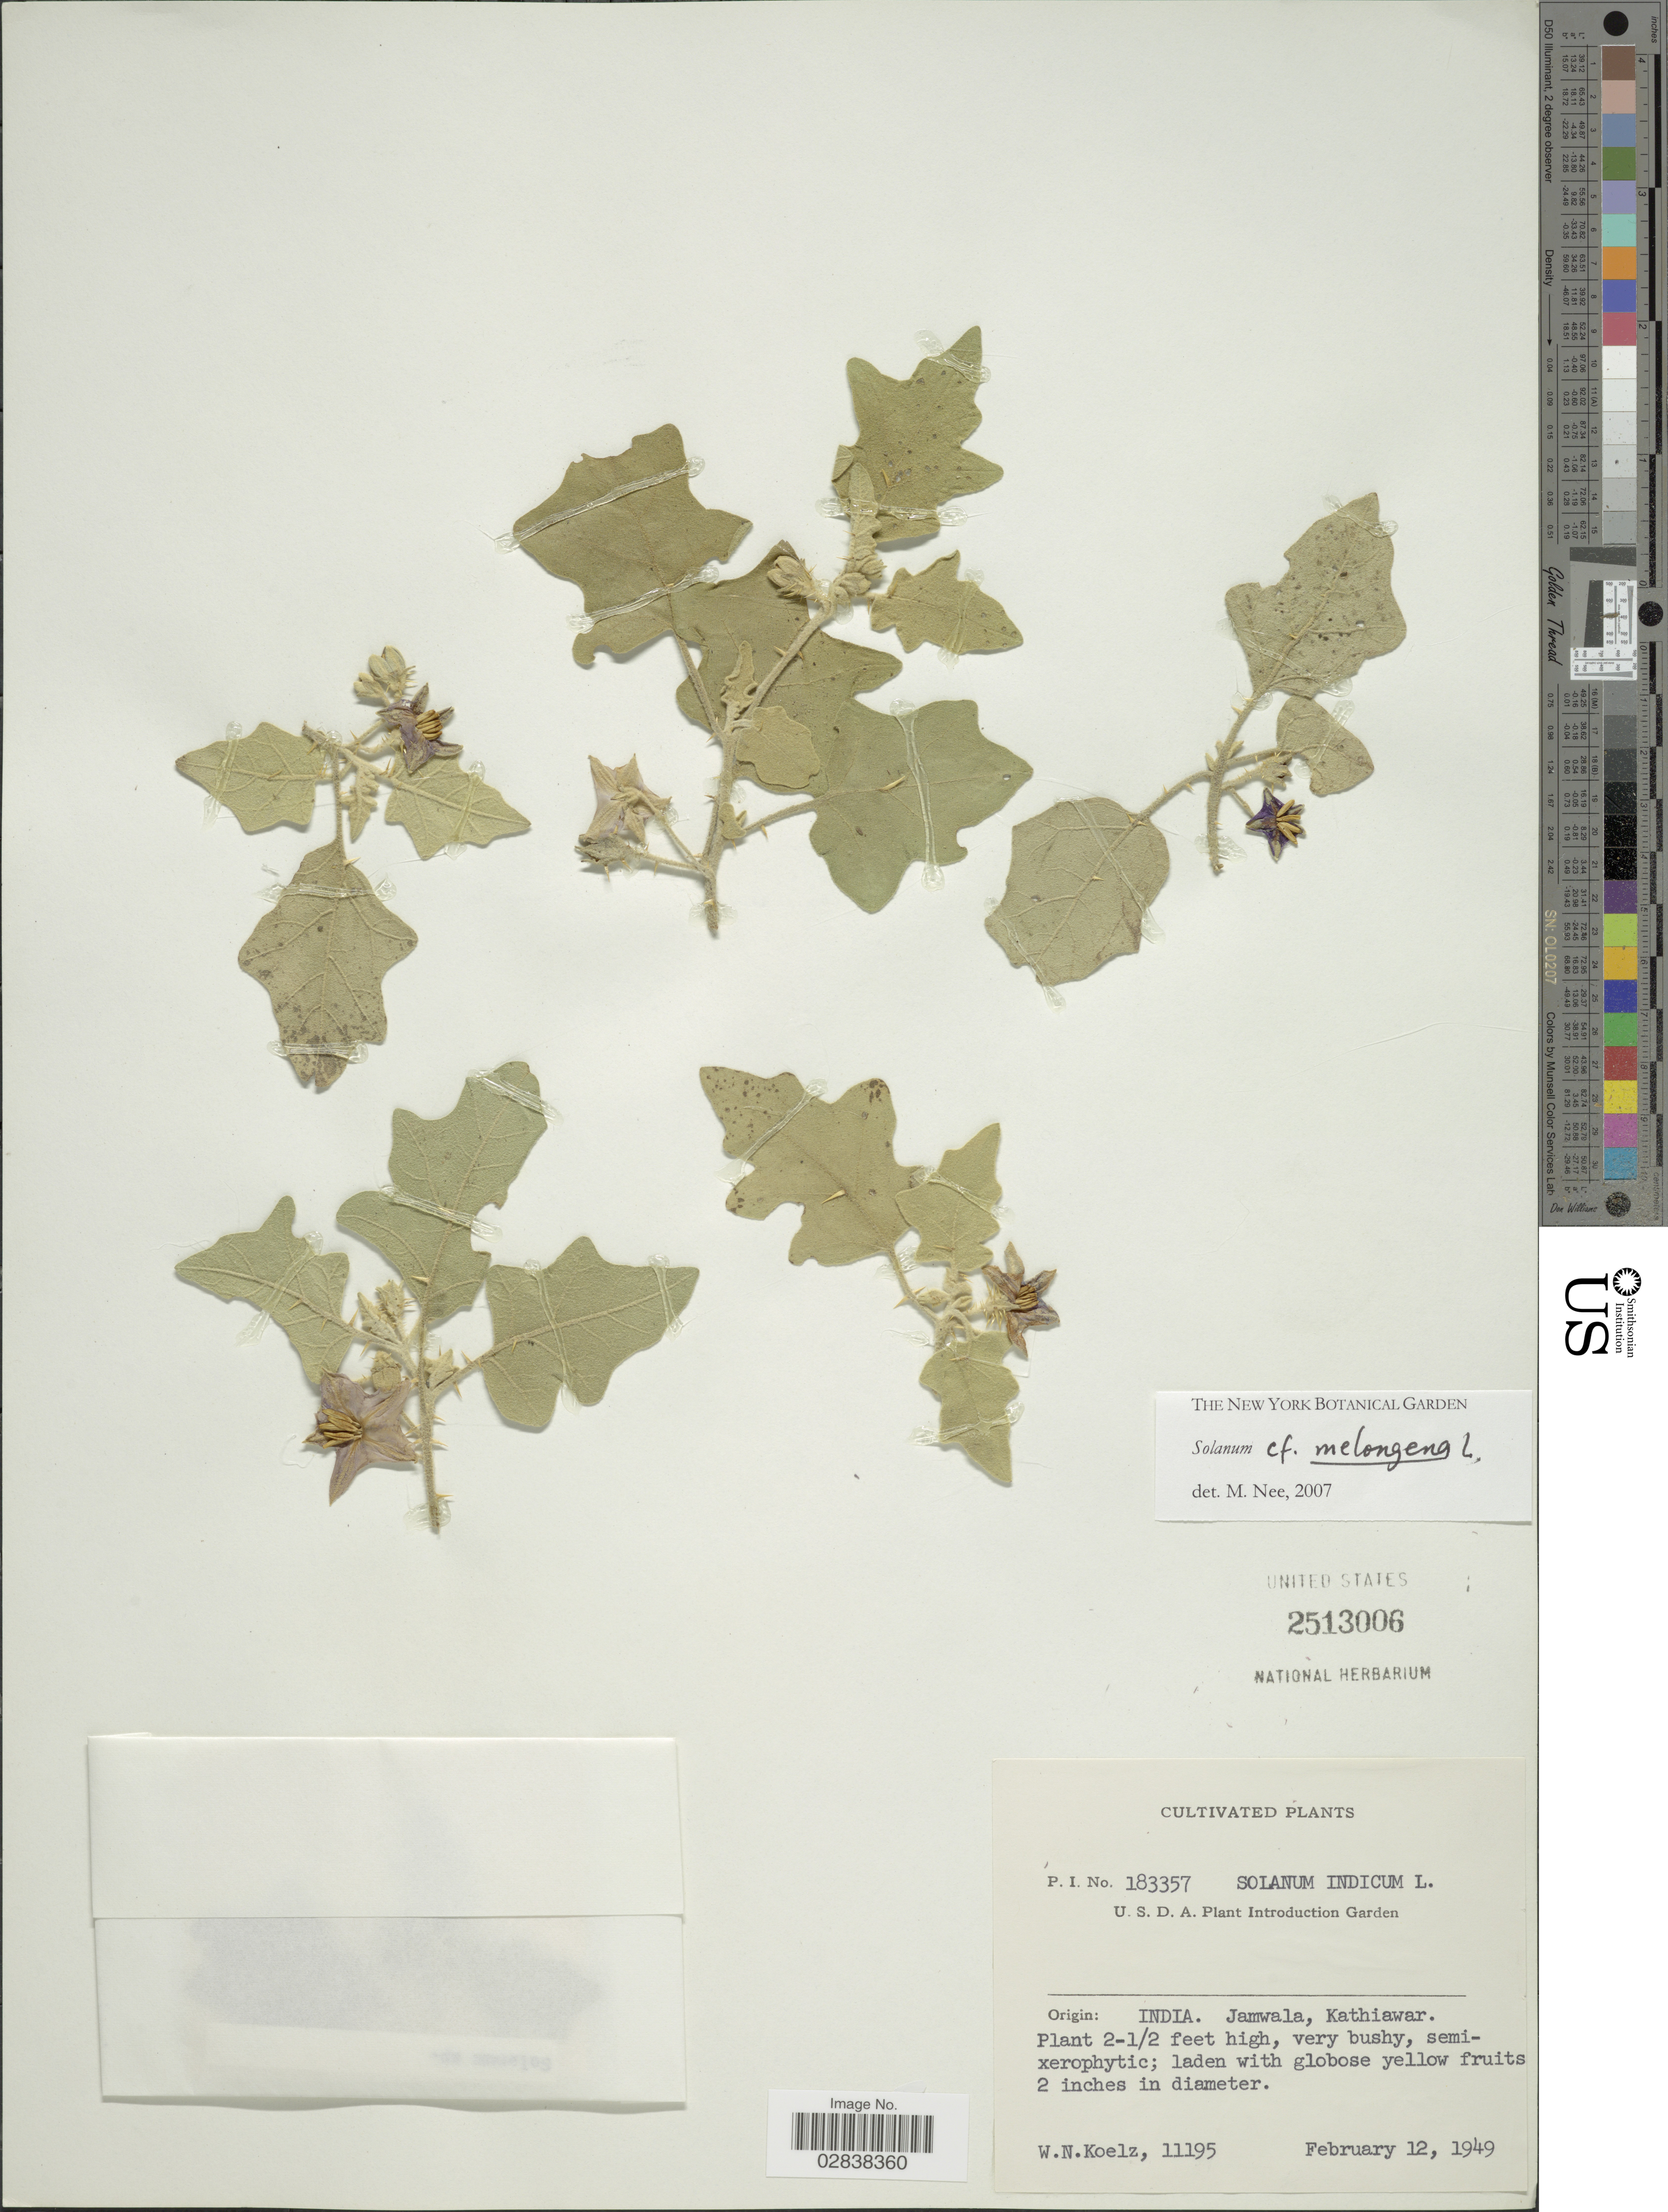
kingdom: Plantae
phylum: Tracheophyta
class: Magnoliopsida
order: Solanales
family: Solanaceae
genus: Solanum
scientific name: Solanum melongena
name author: L.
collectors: W. N. Koelz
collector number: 11195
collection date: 1949-02-12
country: India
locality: Jamwala, Kathiawar.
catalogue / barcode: US 2513006